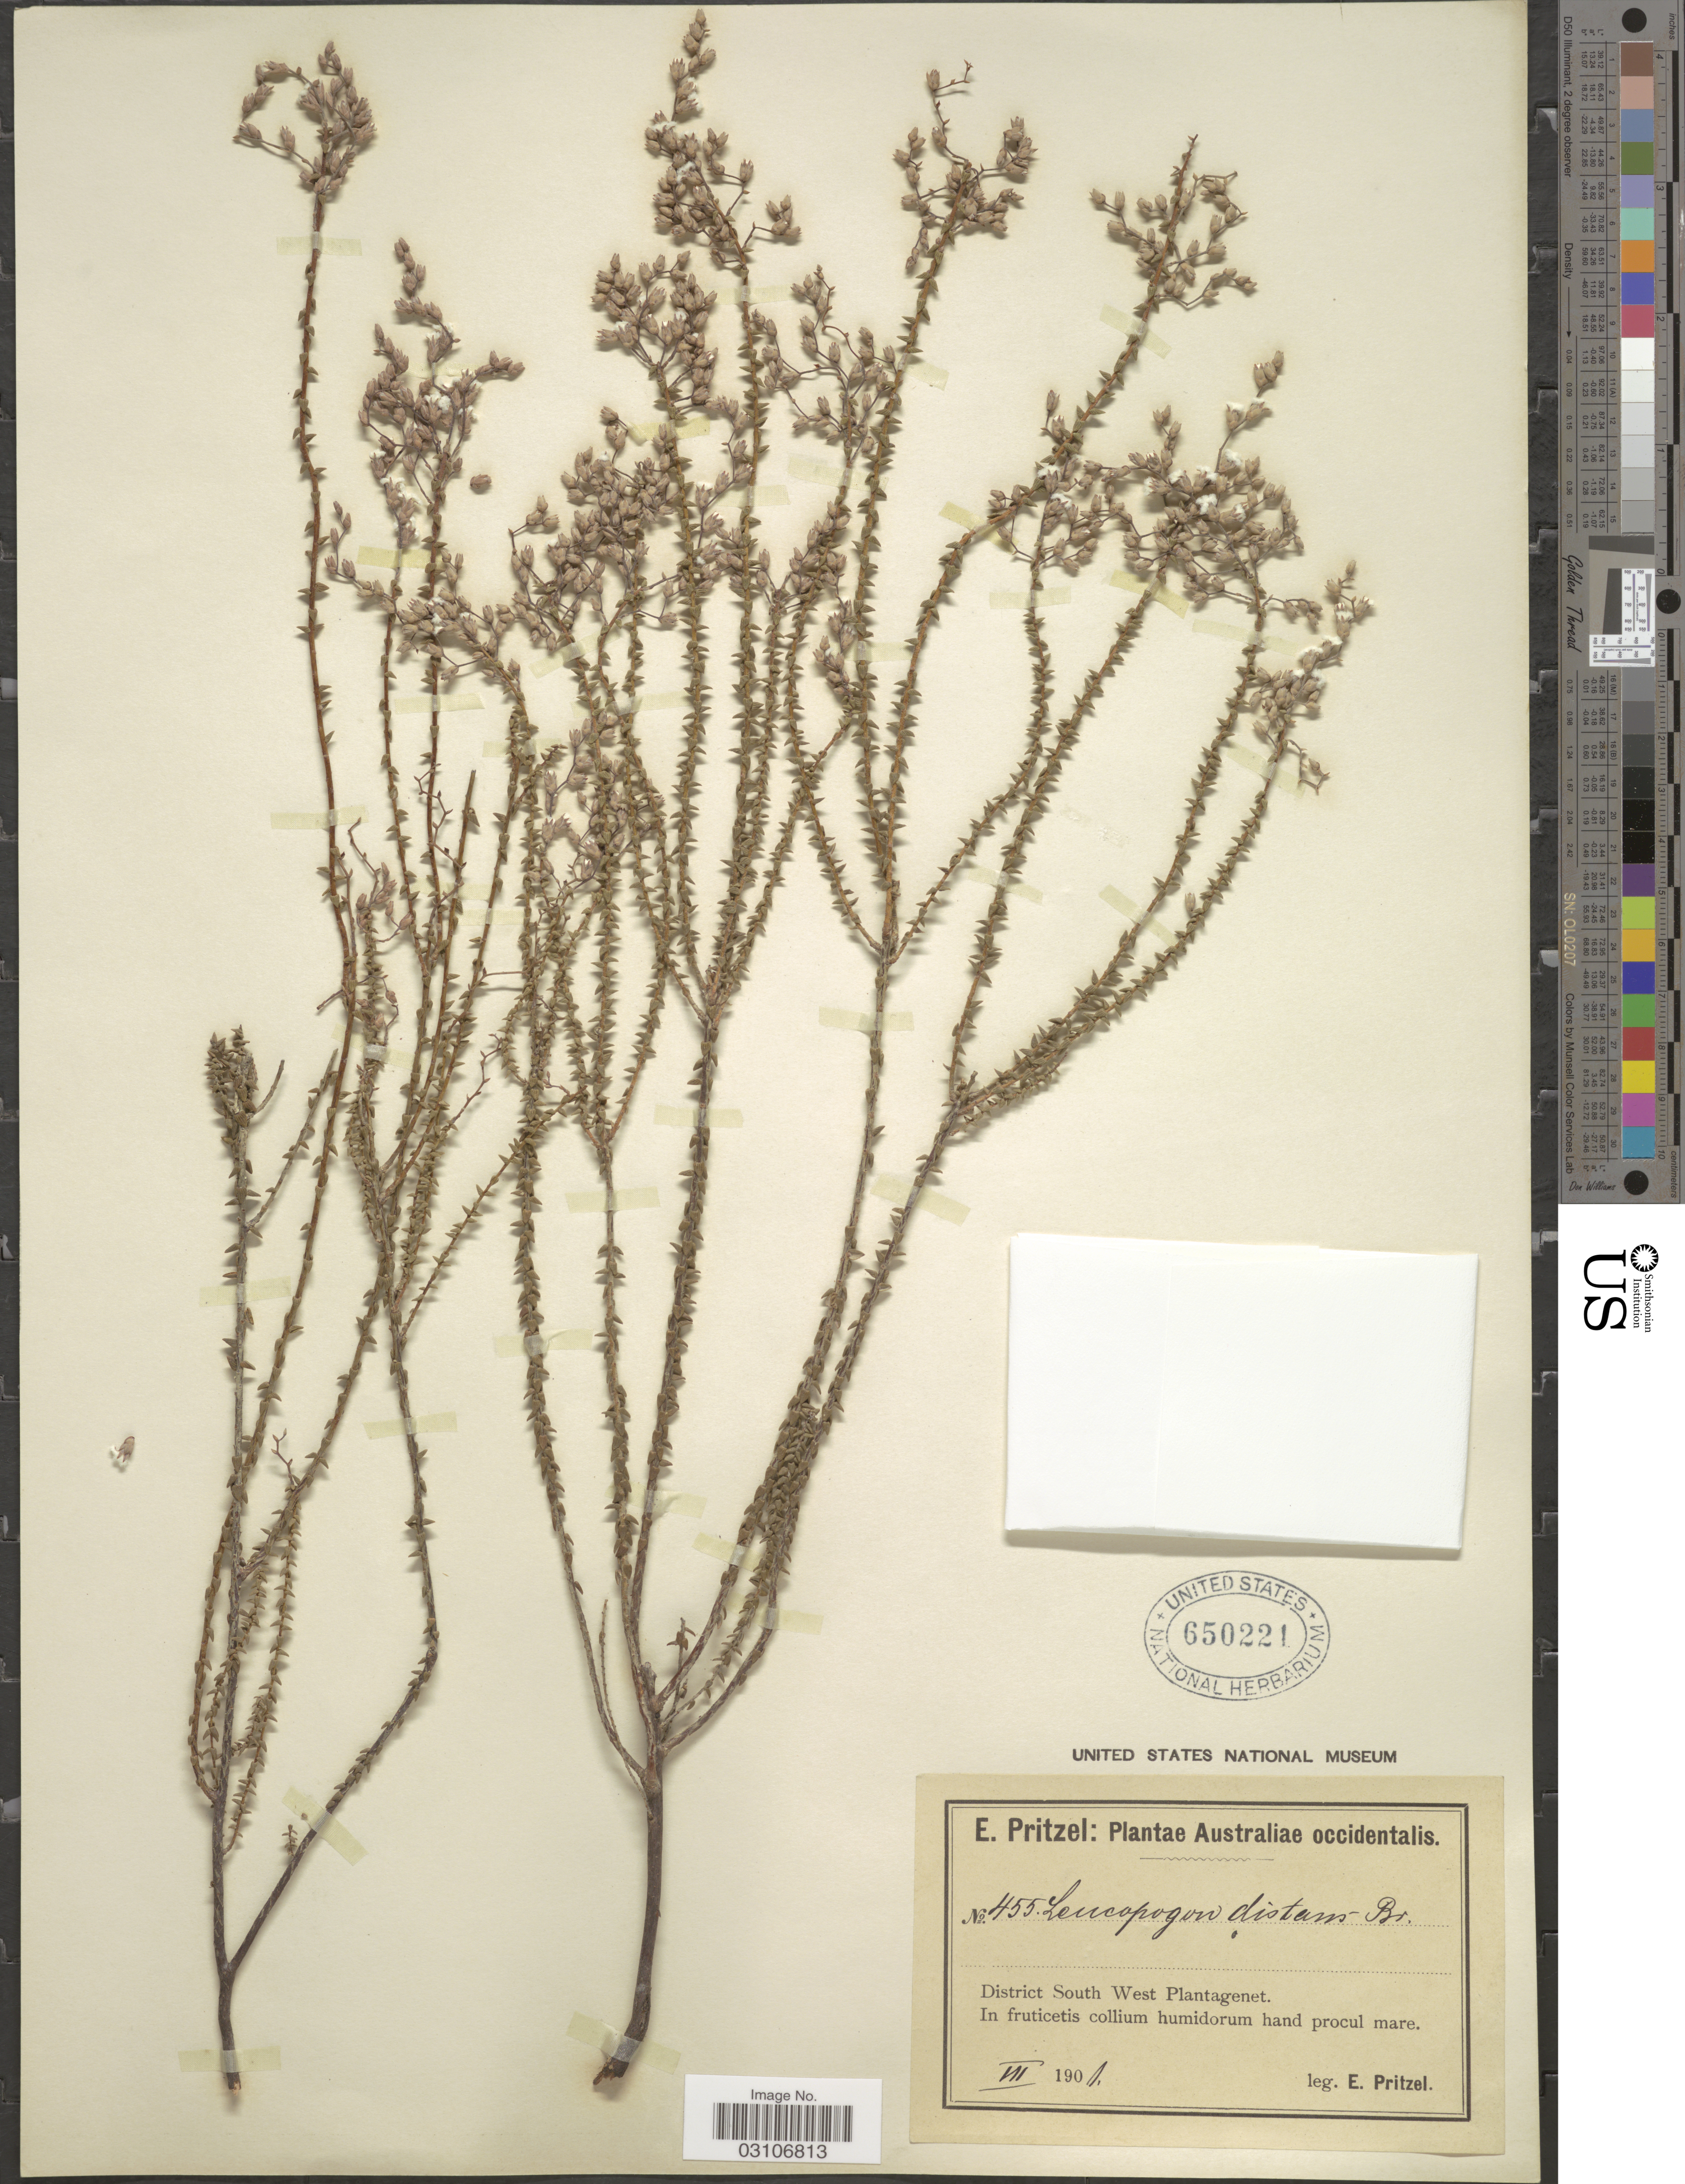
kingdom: Plantae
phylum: Tracheophyta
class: Magnoliopsida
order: Ericales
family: Ericaceae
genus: Leucopogon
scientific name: Leucopogon distans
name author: R. Br.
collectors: E. G. Pritzel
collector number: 455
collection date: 1901-07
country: Australia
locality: Australiae occidentalis. District South West Plantagenet.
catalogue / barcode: US 650221